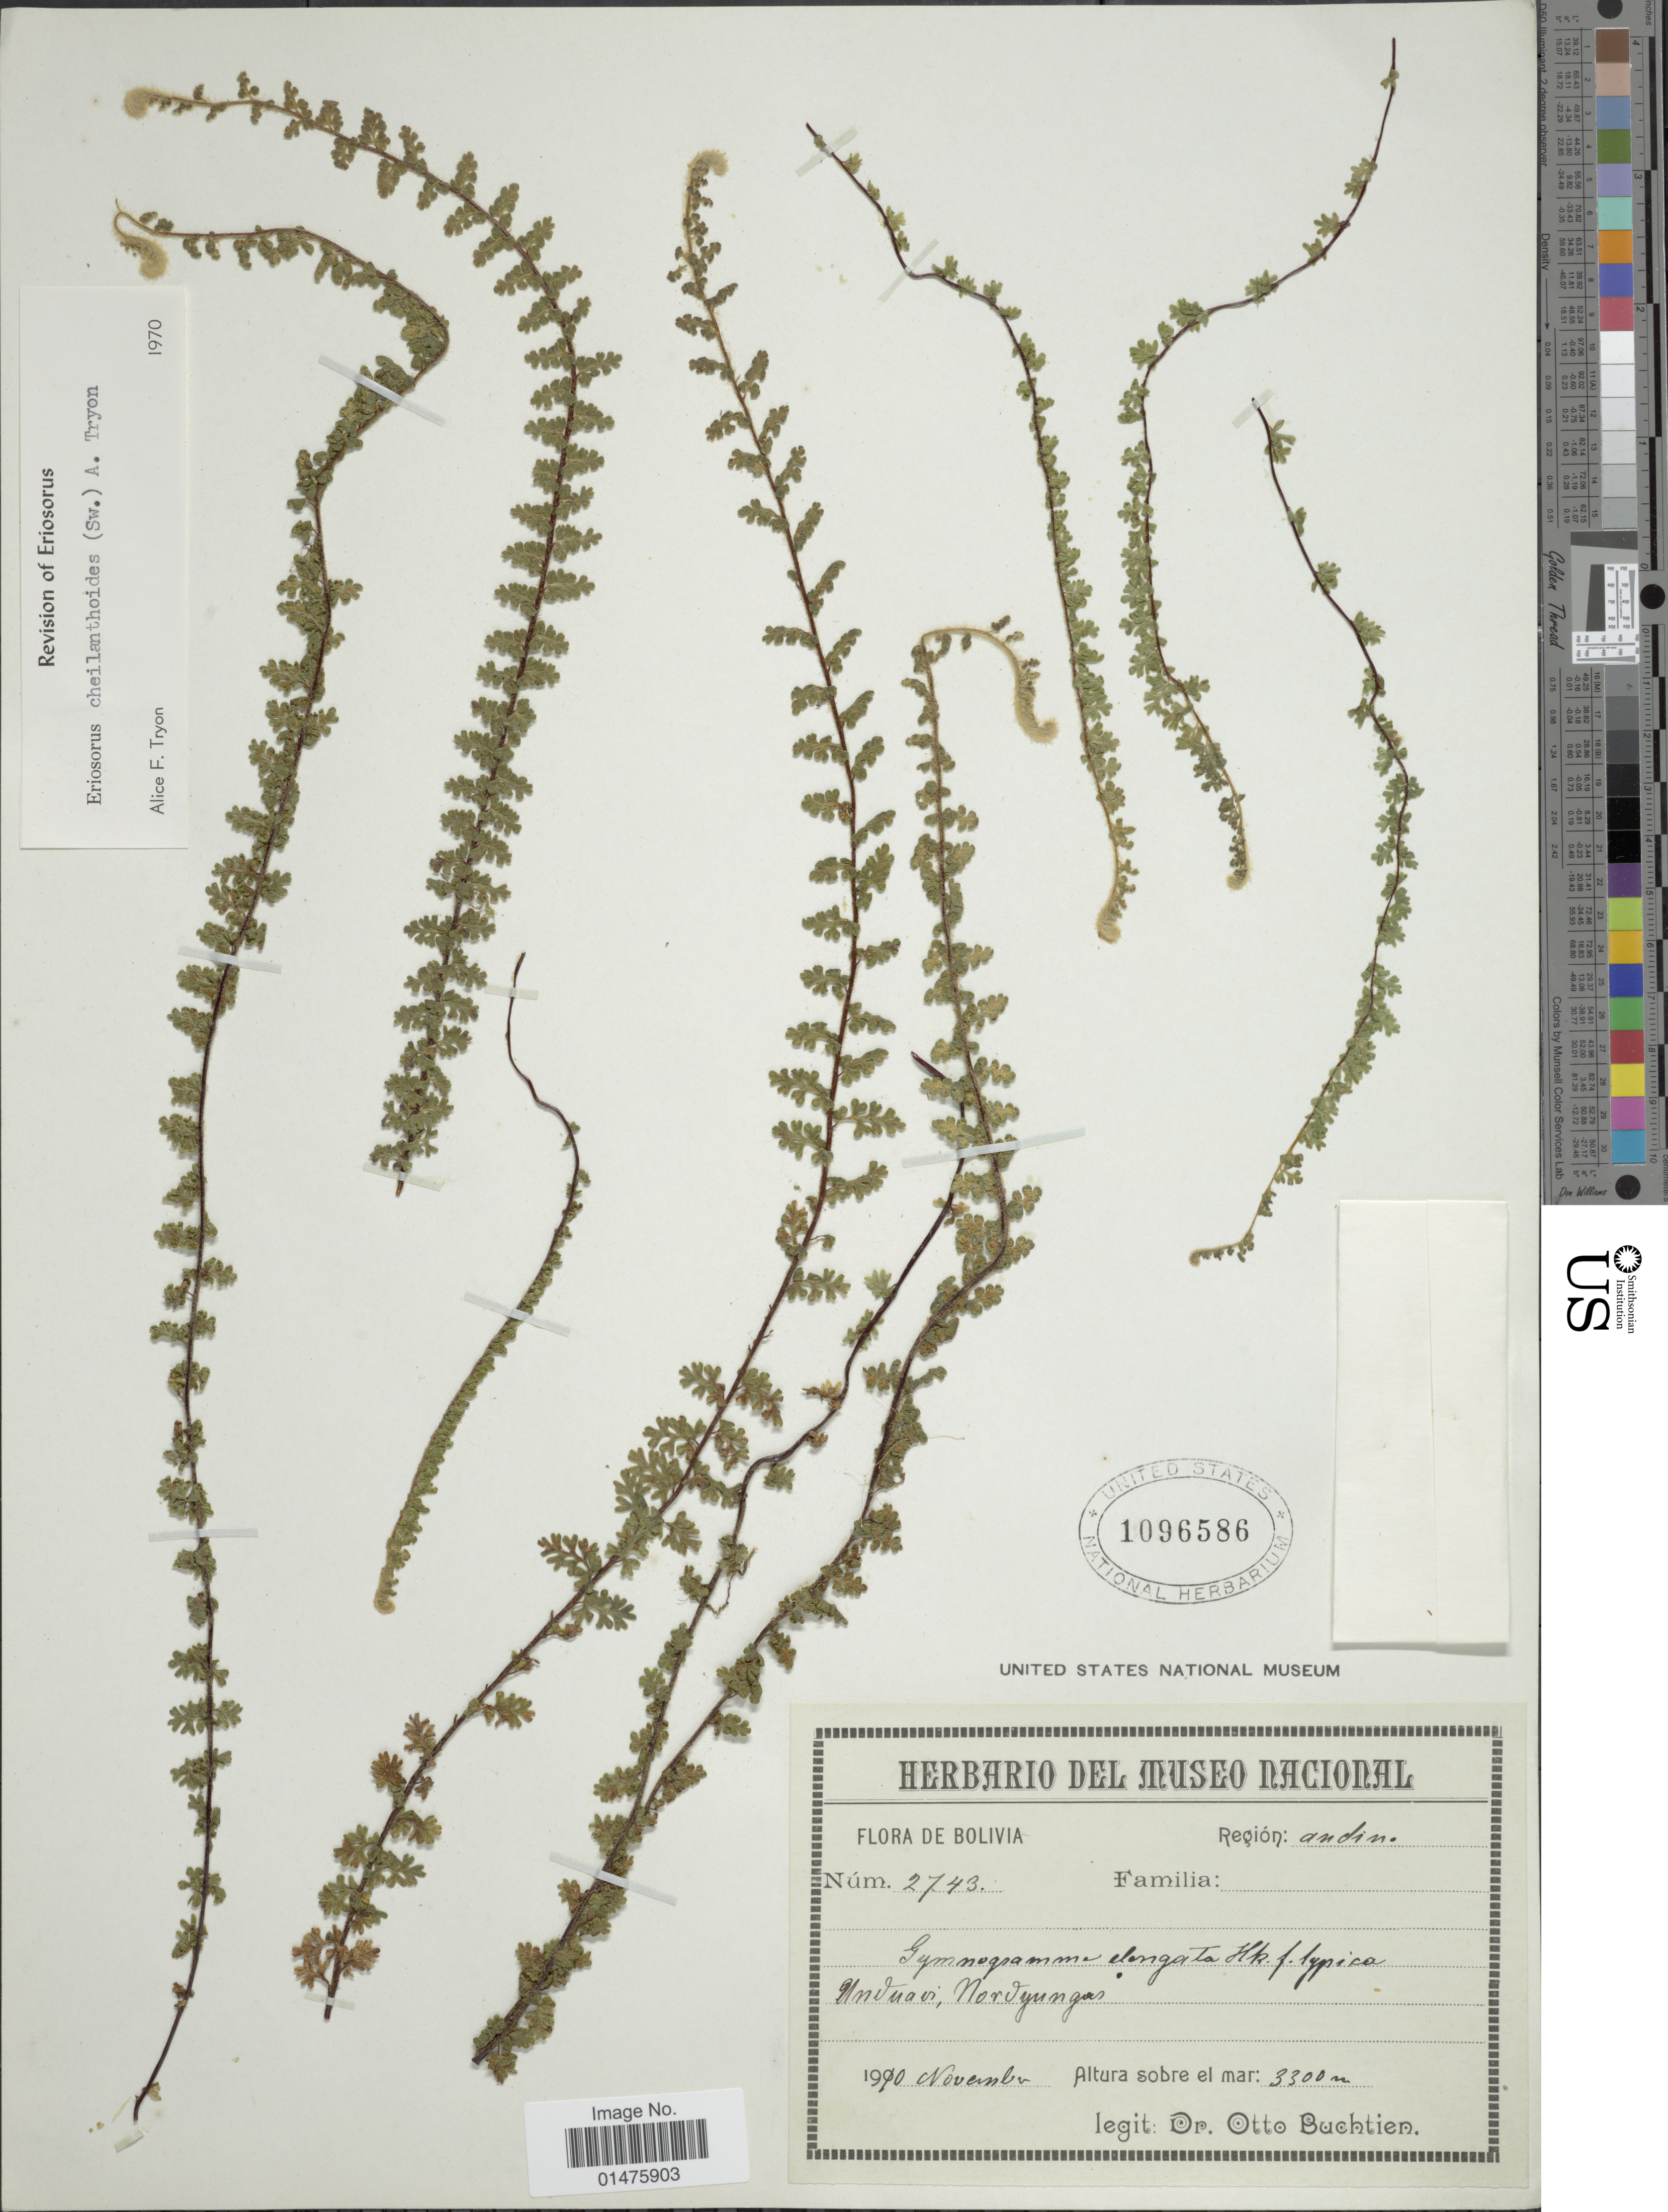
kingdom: Plantae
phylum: Tracheophyta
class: Polypodiopsida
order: Polypodiales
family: Pteridaceae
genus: Jamesonia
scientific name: Jamesonia cheilanthoides x J. jamesonia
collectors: O. Buchtien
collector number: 2743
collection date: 1910-11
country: Bolivia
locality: Unduavi, Nordyungas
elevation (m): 3300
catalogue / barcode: US 1096586